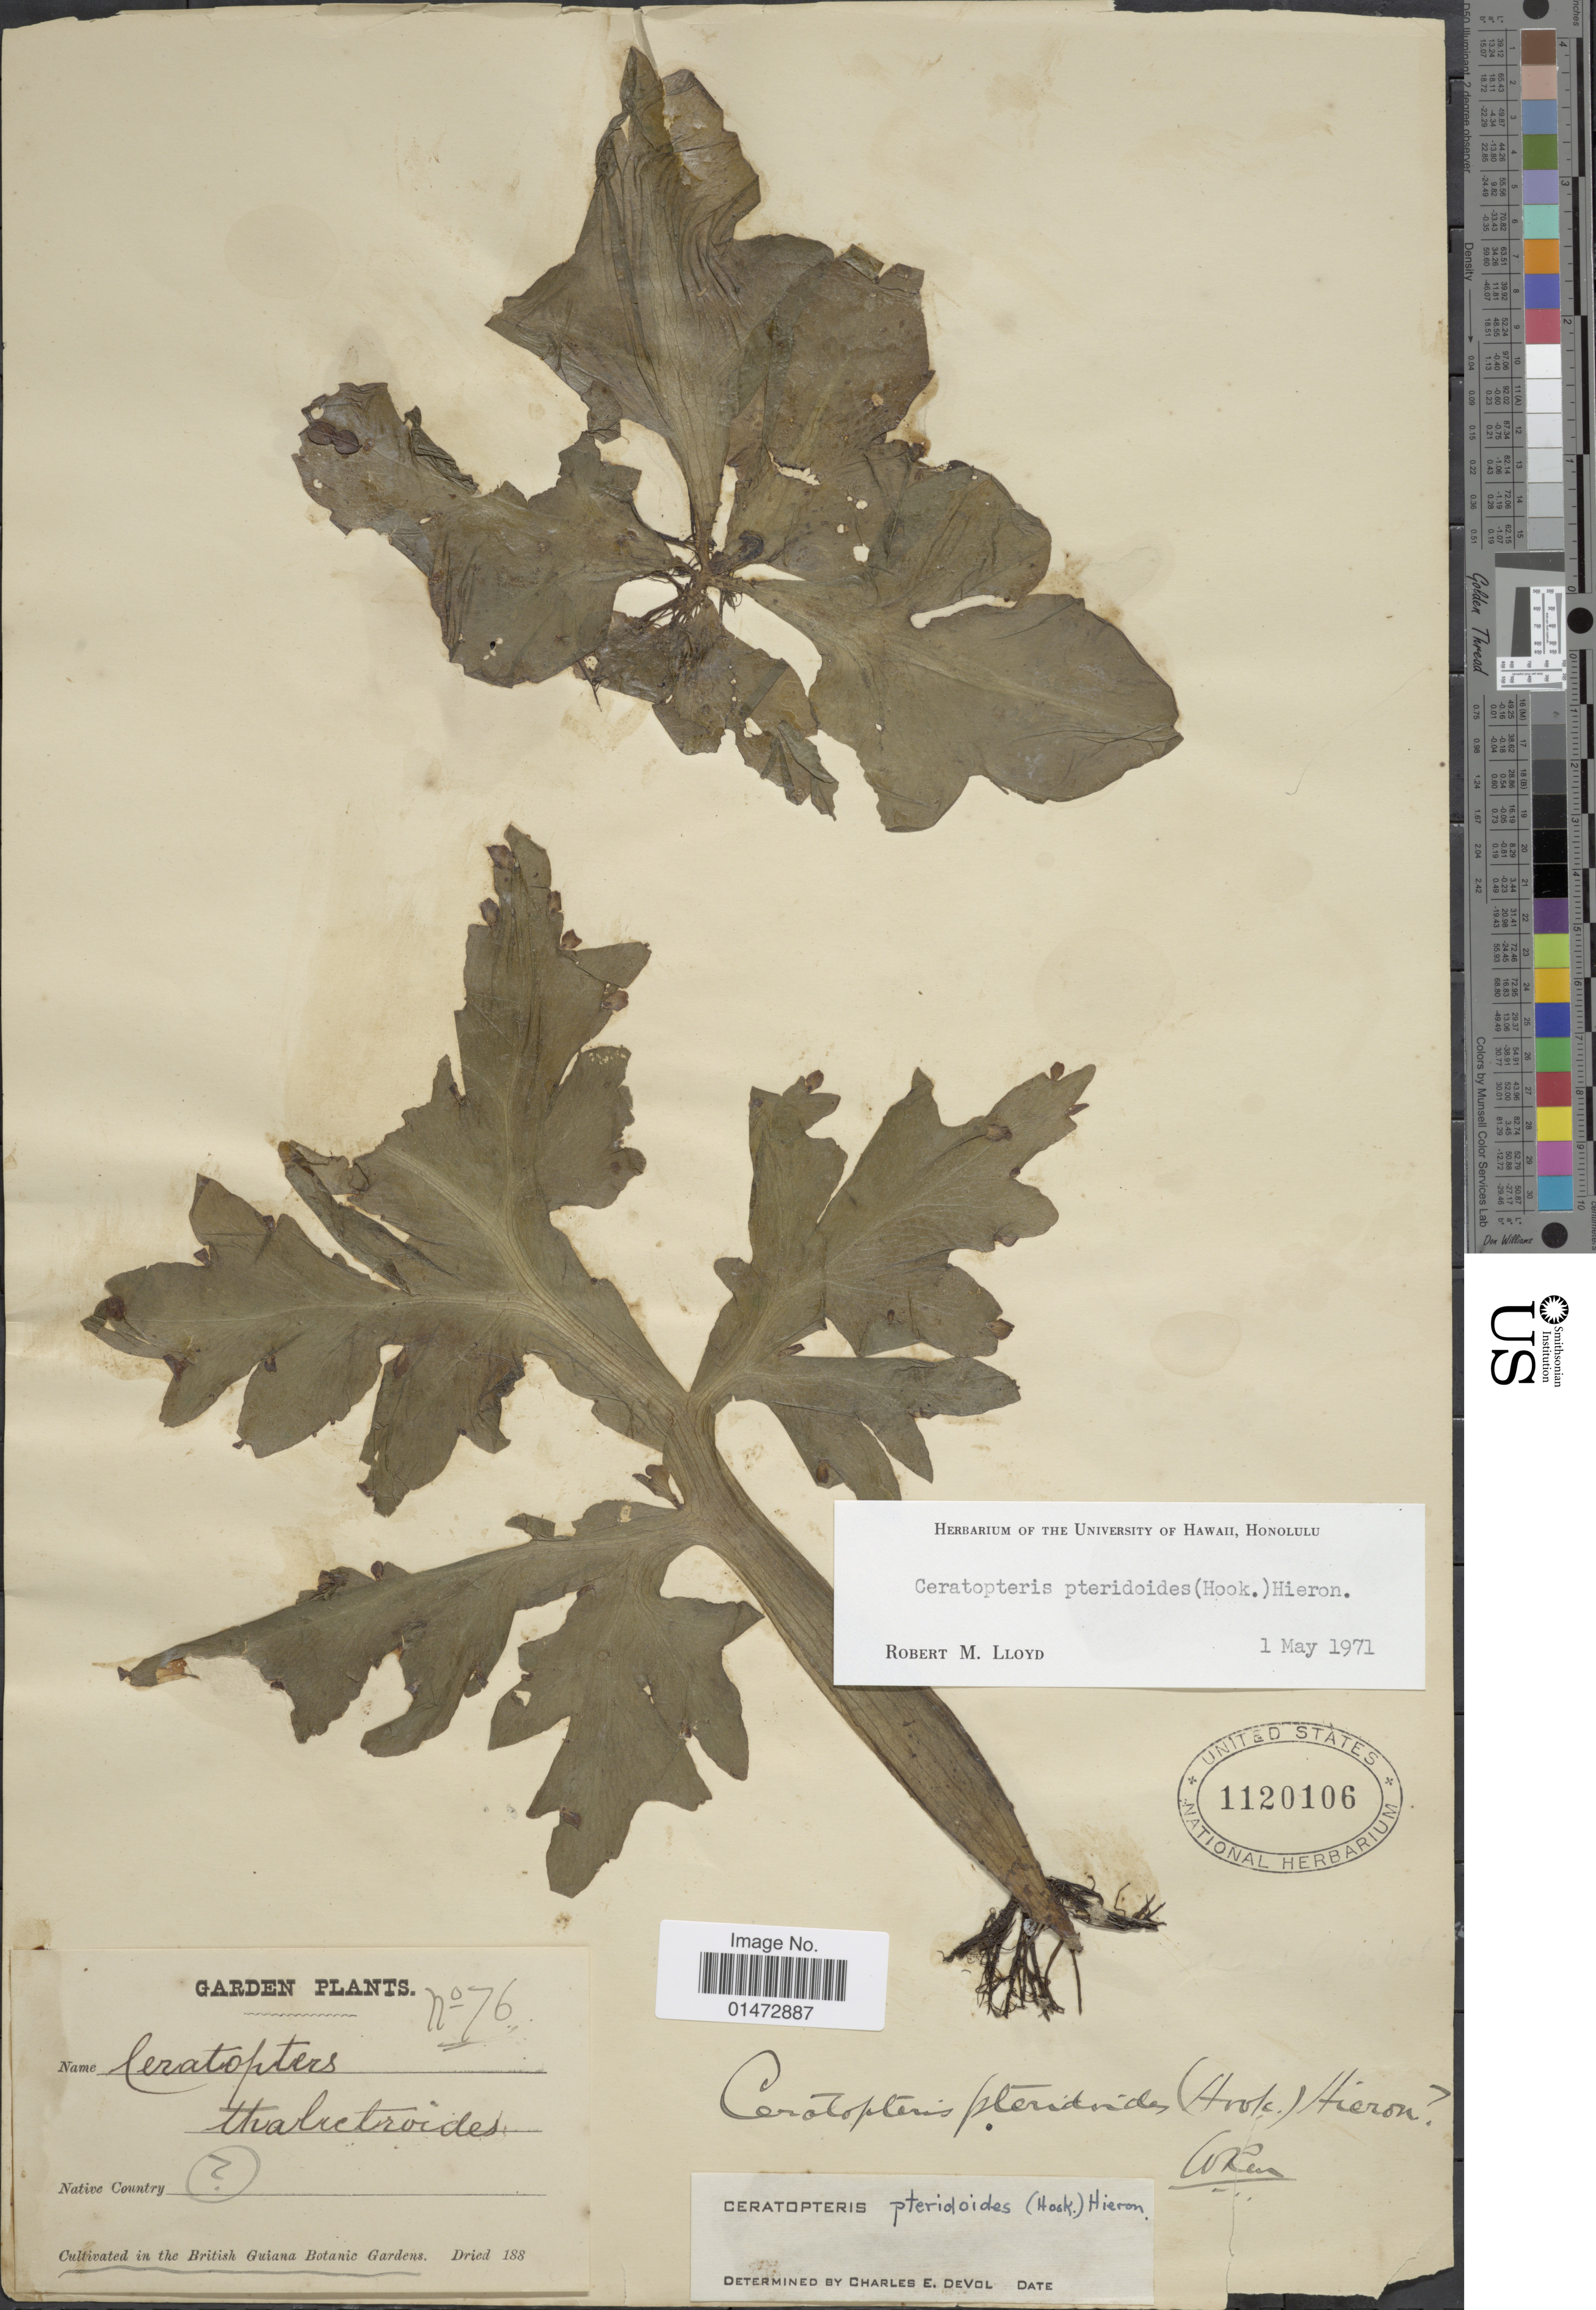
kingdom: Plantae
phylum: Tracheophyta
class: Polypodiopsida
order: Polypodiales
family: Pteridaceae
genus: Ceratopteris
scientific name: Ceratopteris pteridioides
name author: (Hook.) Hieron.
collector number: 76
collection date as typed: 188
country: Guyana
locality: Cultivated in the British Guiana Botanic Gardens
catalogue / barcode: US 1120106